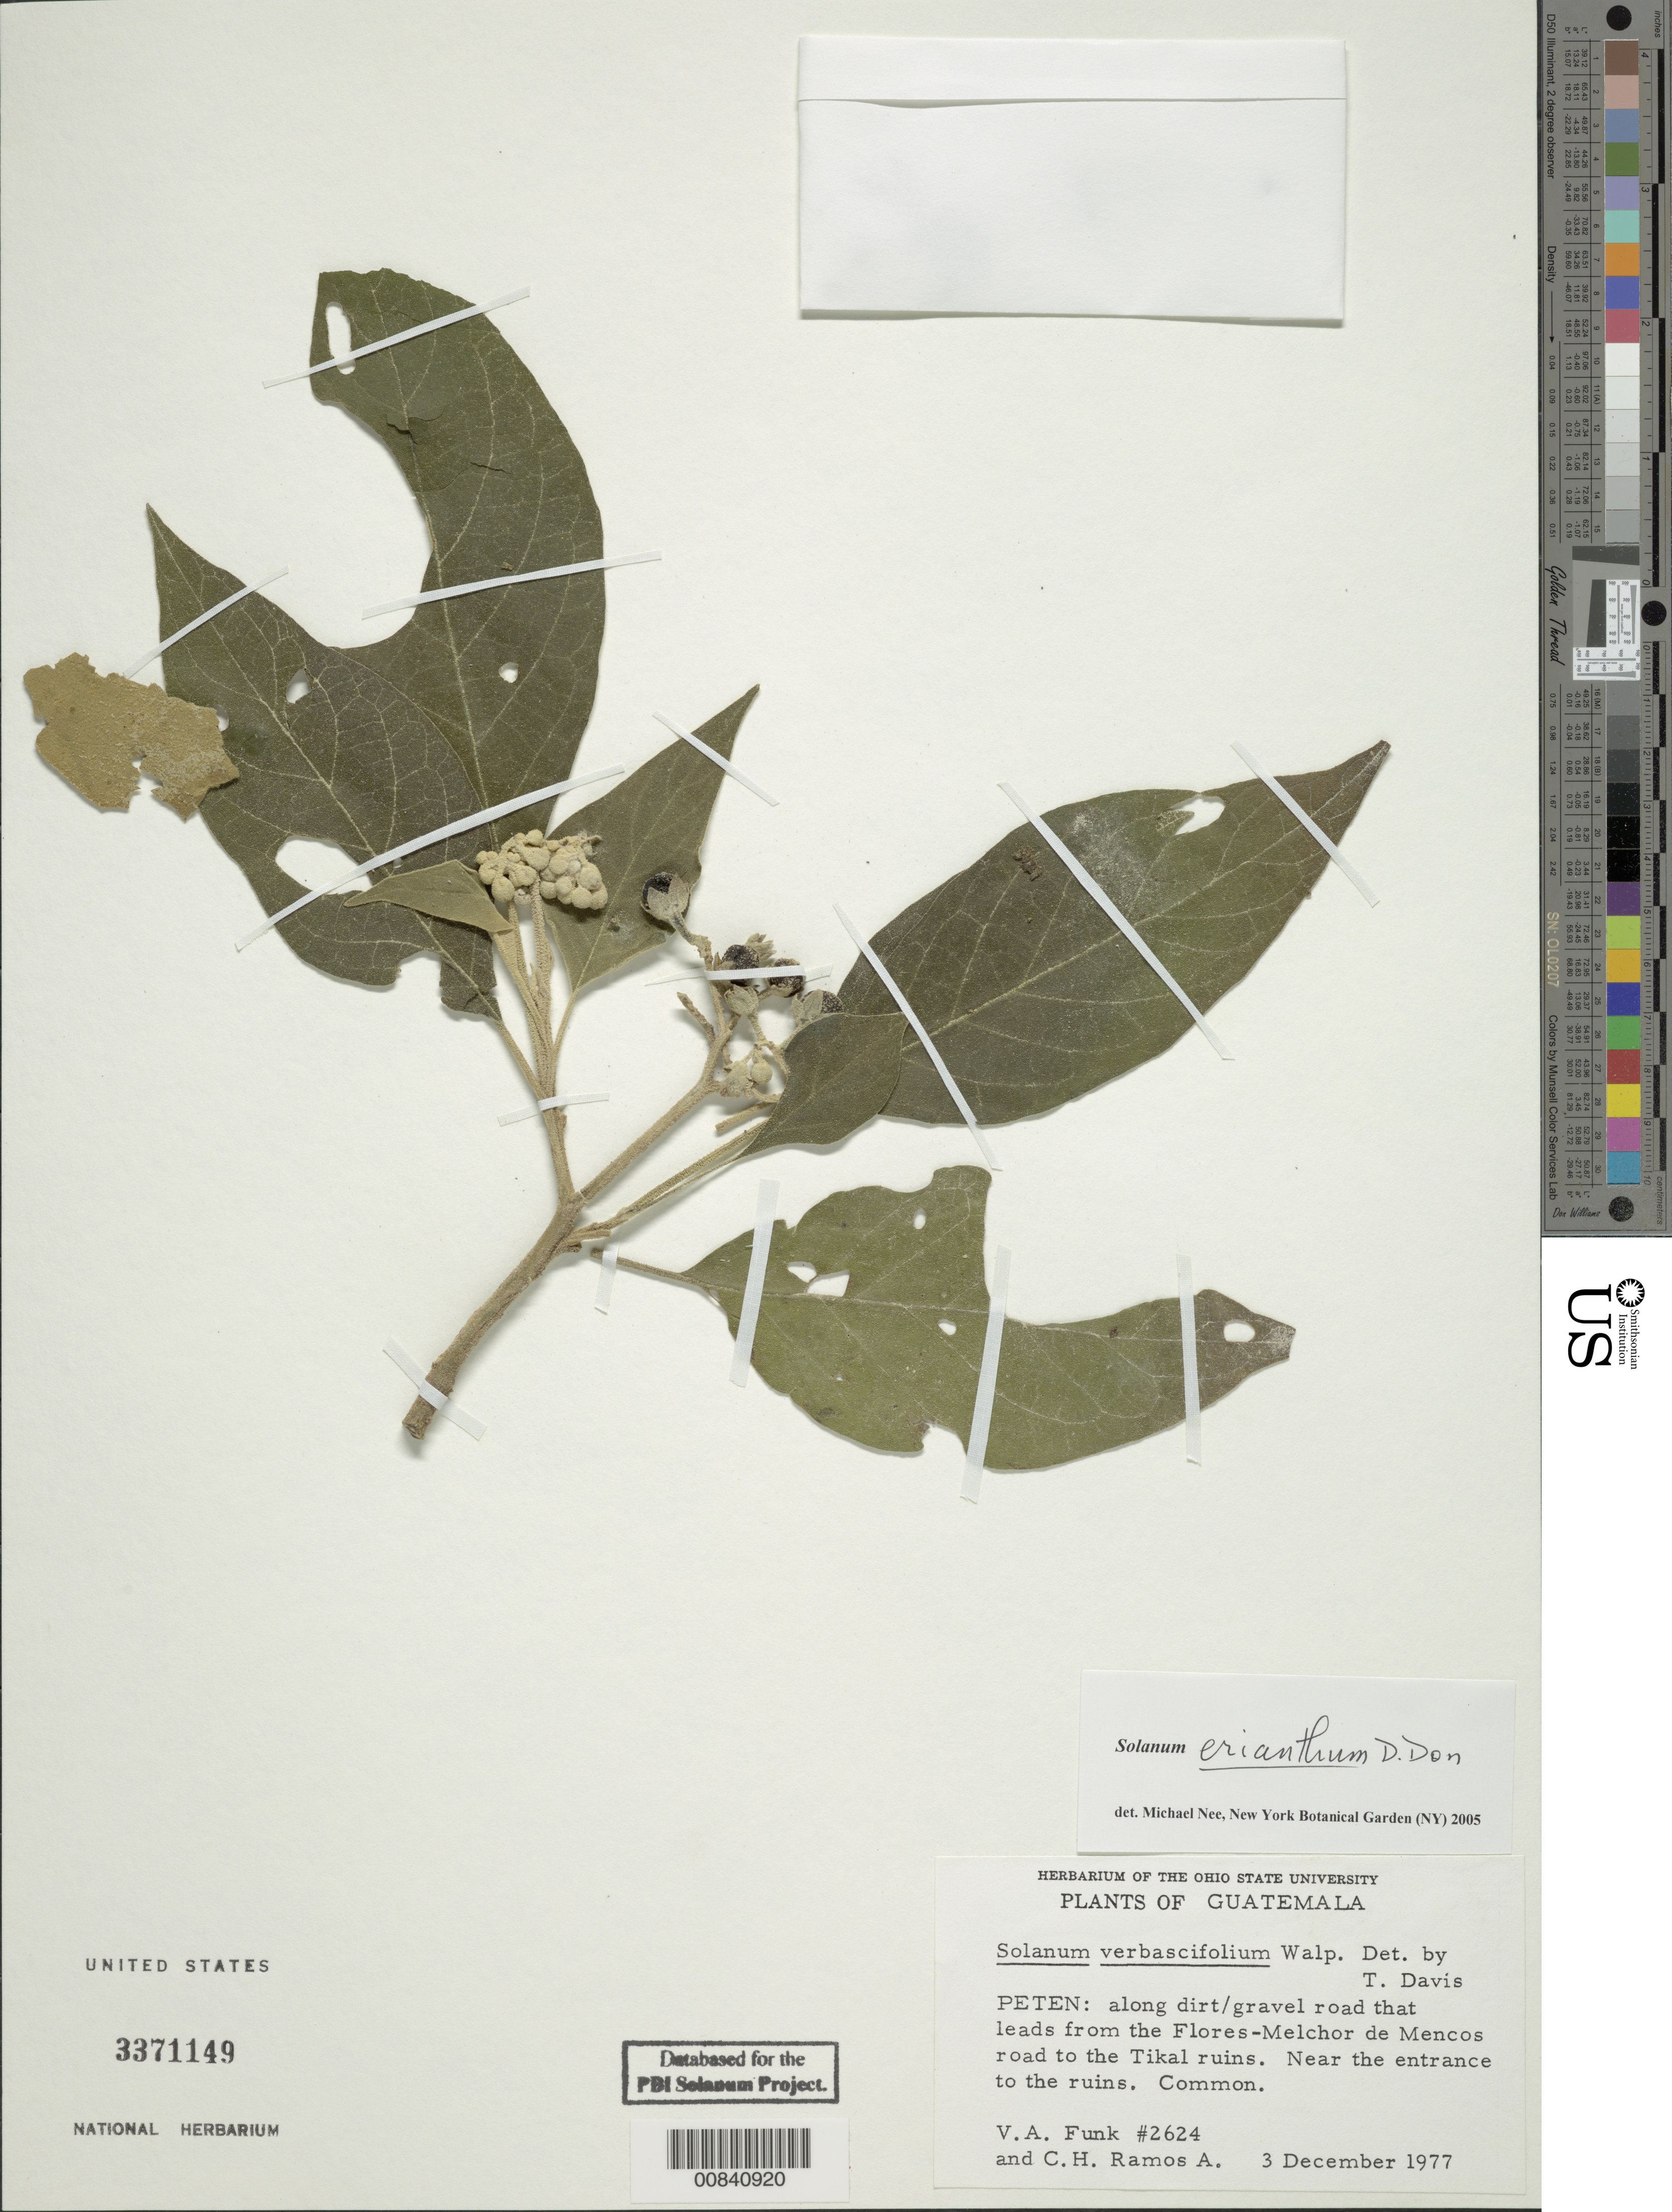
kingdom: Plantae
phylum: Tracheophyta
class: Magnoliopsida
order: Solanales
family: Solanaceae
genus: Solanum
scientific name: Solanum erianthum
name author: D. Don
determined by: Nee, Michael H.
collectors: V. Funk & C. H. Ramos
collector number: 2624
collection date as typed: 3 Dec 1977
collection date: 1977-12-03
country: Guatemala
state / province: El Petén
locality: Along dirt/gravel road that leads from the Flores-Melchor de Mencos road to the Tikal ruins. Near the netrance to the ruins. Common.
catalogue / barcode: US 3371149